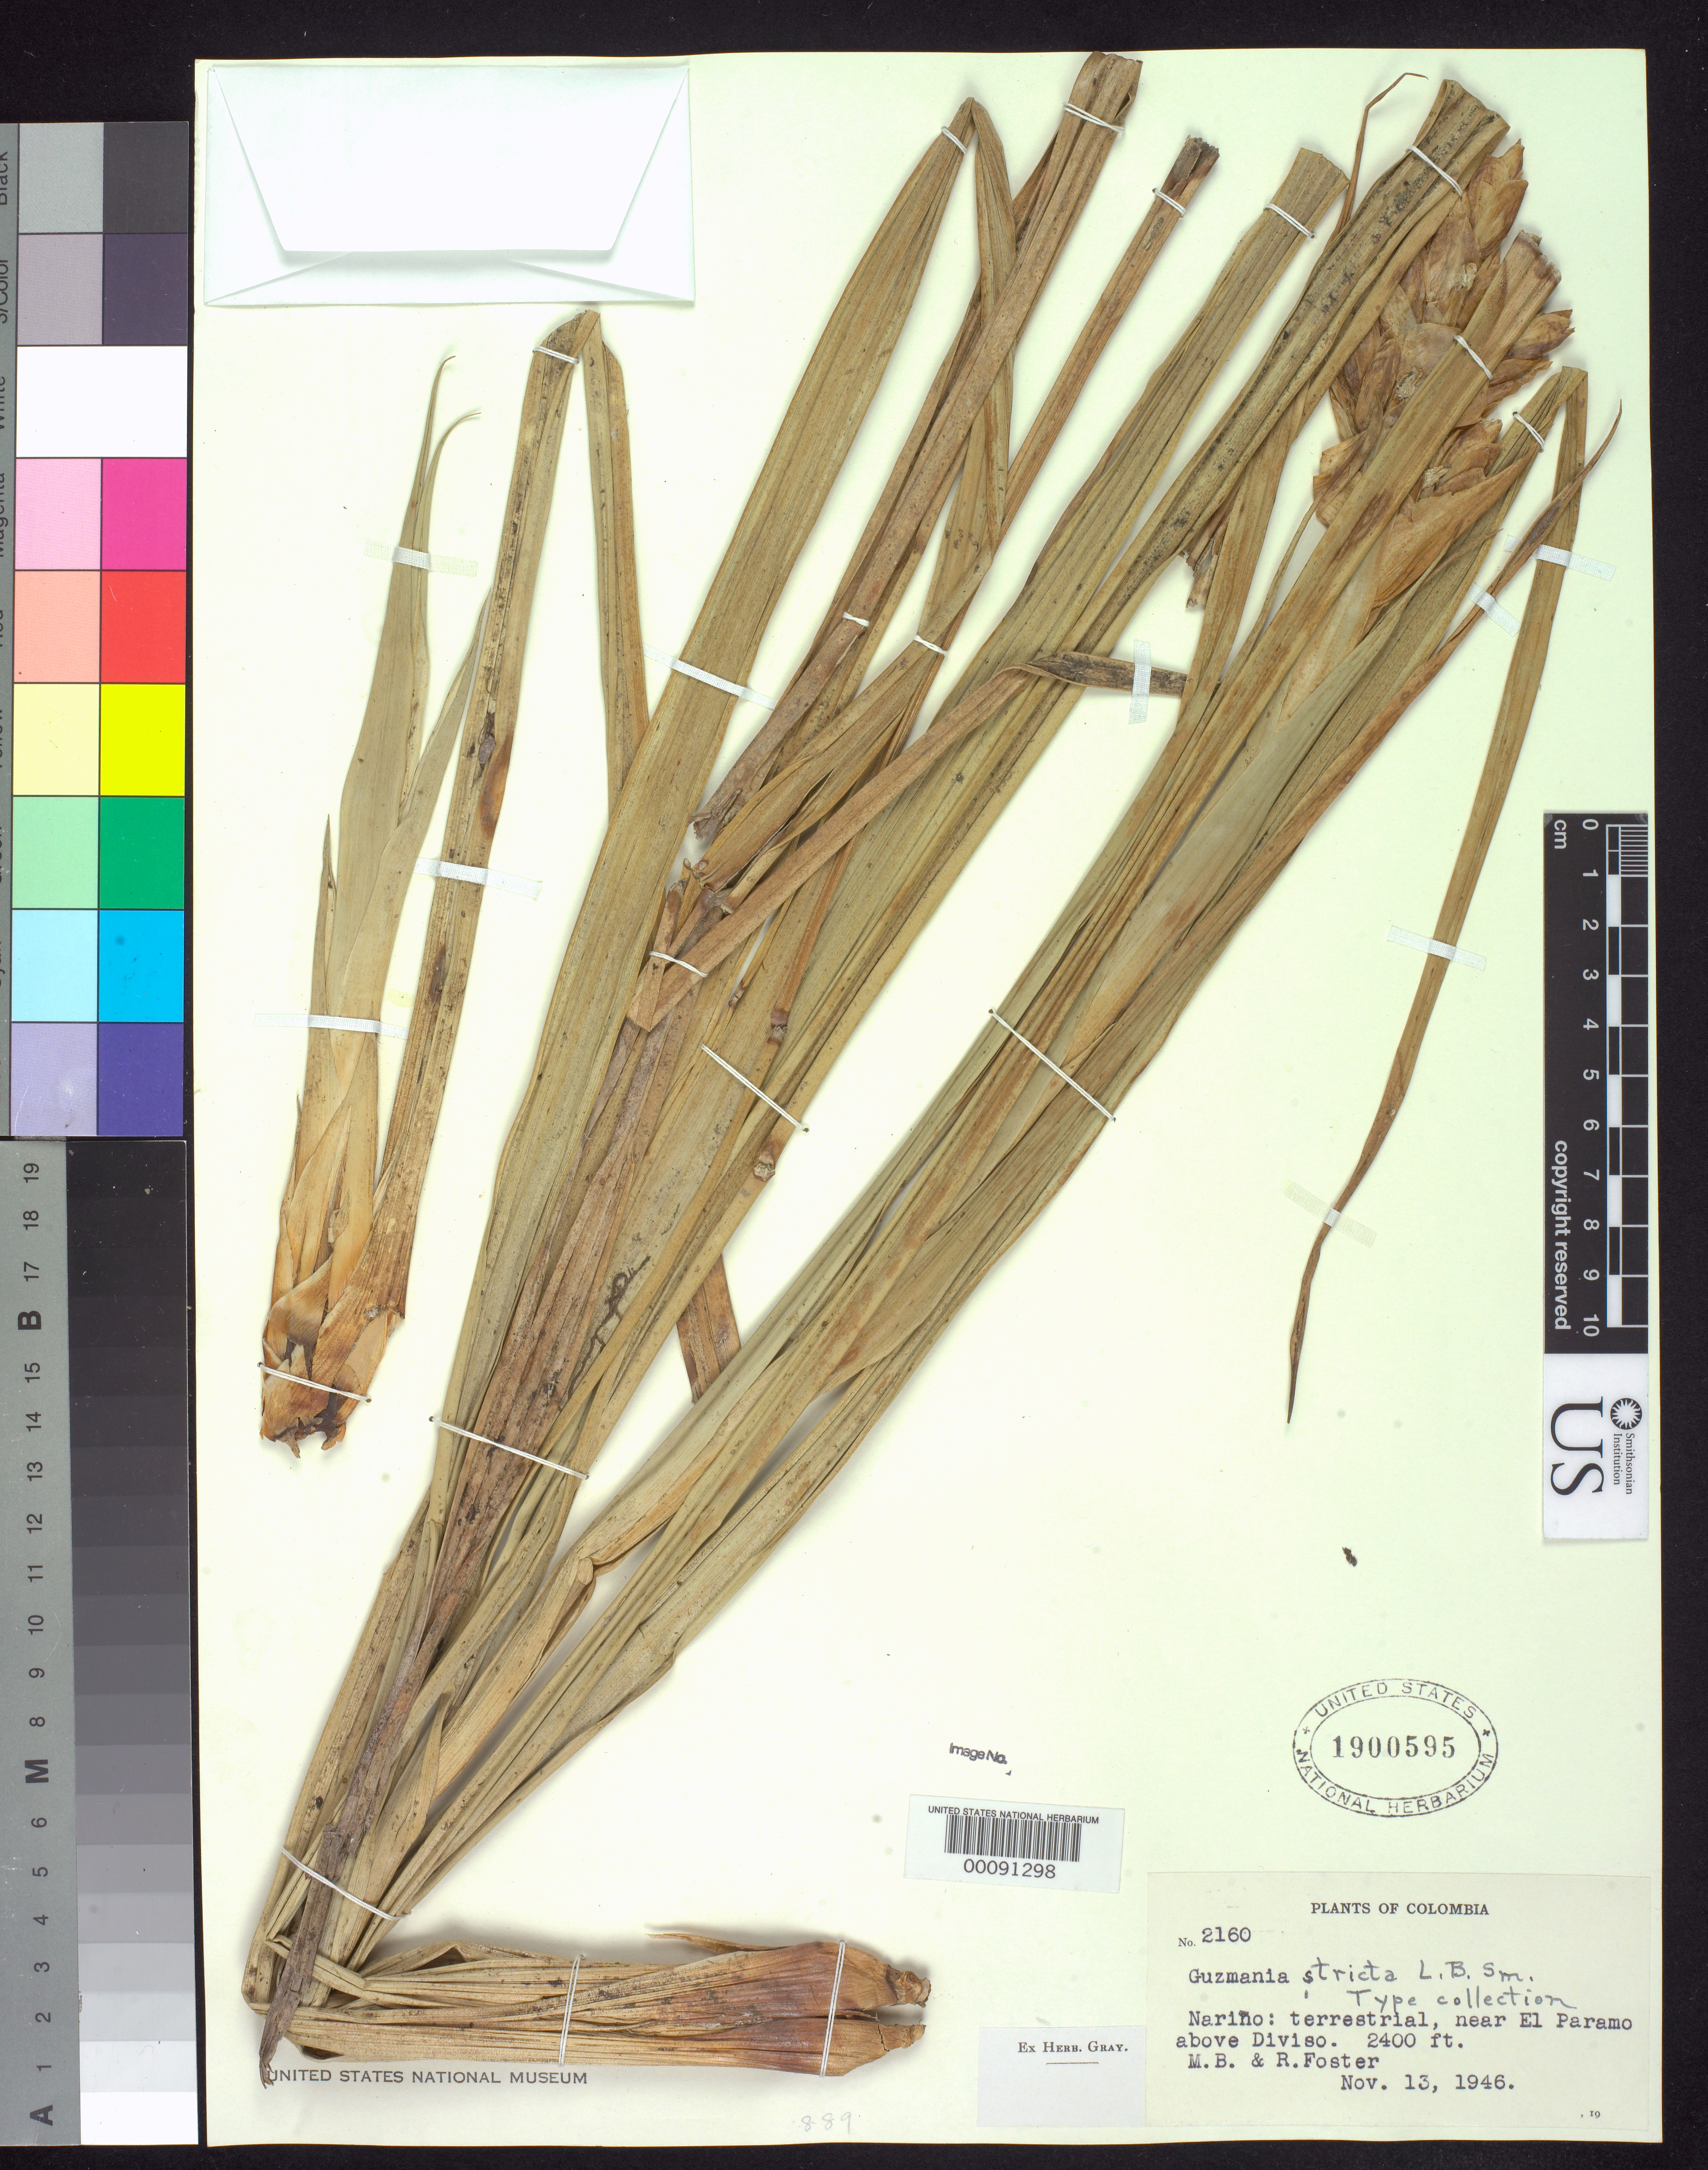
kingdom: Plantae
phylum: Tracheophyta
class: Liliopsida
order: Poales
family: Bromeliaceae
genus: Guzmania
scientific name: Guzmania stricta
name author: L.B. Sm.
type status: Isotype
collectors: M. B. Foster & R. C. Foster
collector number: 2160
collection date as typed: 13 Nov 1946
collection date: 1946-11-13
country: Colombia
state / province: Nariño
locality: El Paramo, above Divisio.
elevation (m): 720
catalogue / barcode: US 1900595